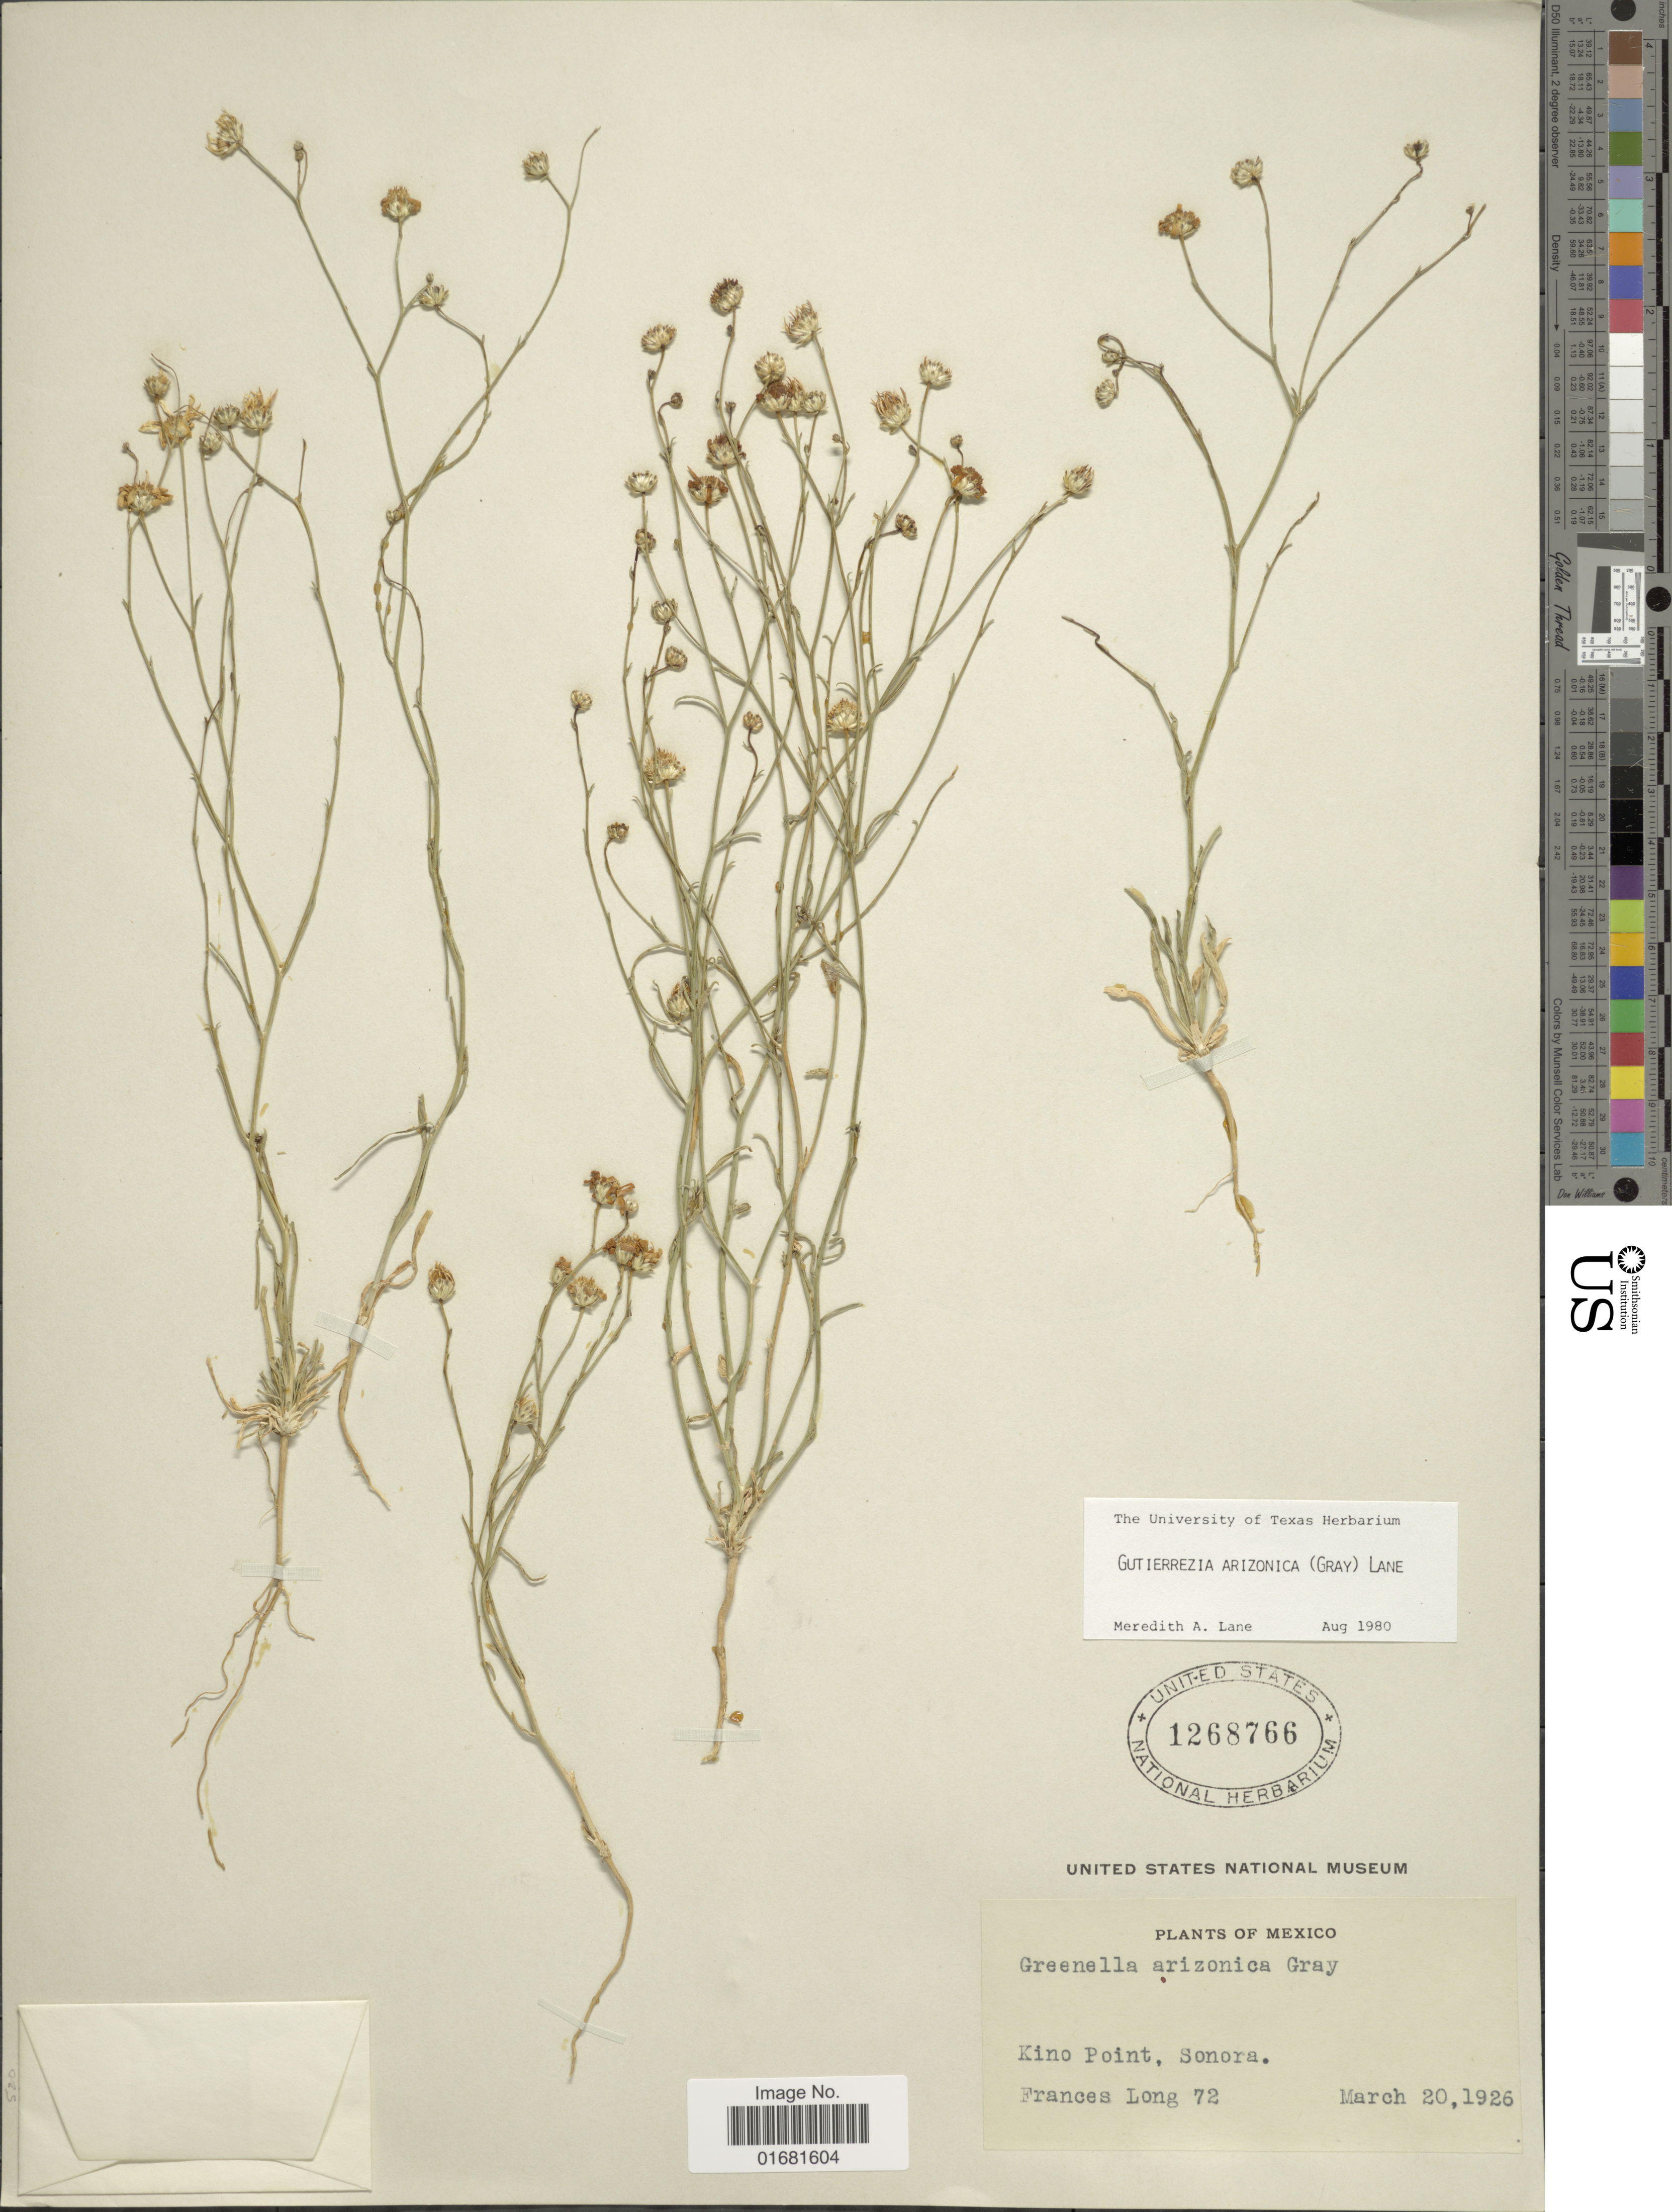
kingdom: Plantae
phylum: Tracheophyta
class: Magnoliopsida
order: Asterales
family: Asteraceae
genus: Gutierrezia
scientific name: Gutierrezia arizonica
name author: (A. Gray) M.A. Lane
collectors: F. Long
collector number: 72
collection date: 1926-03-20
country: Mexico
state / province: Sonora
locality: Kino Point, Sonora, Mexico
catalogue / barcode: US 1268766